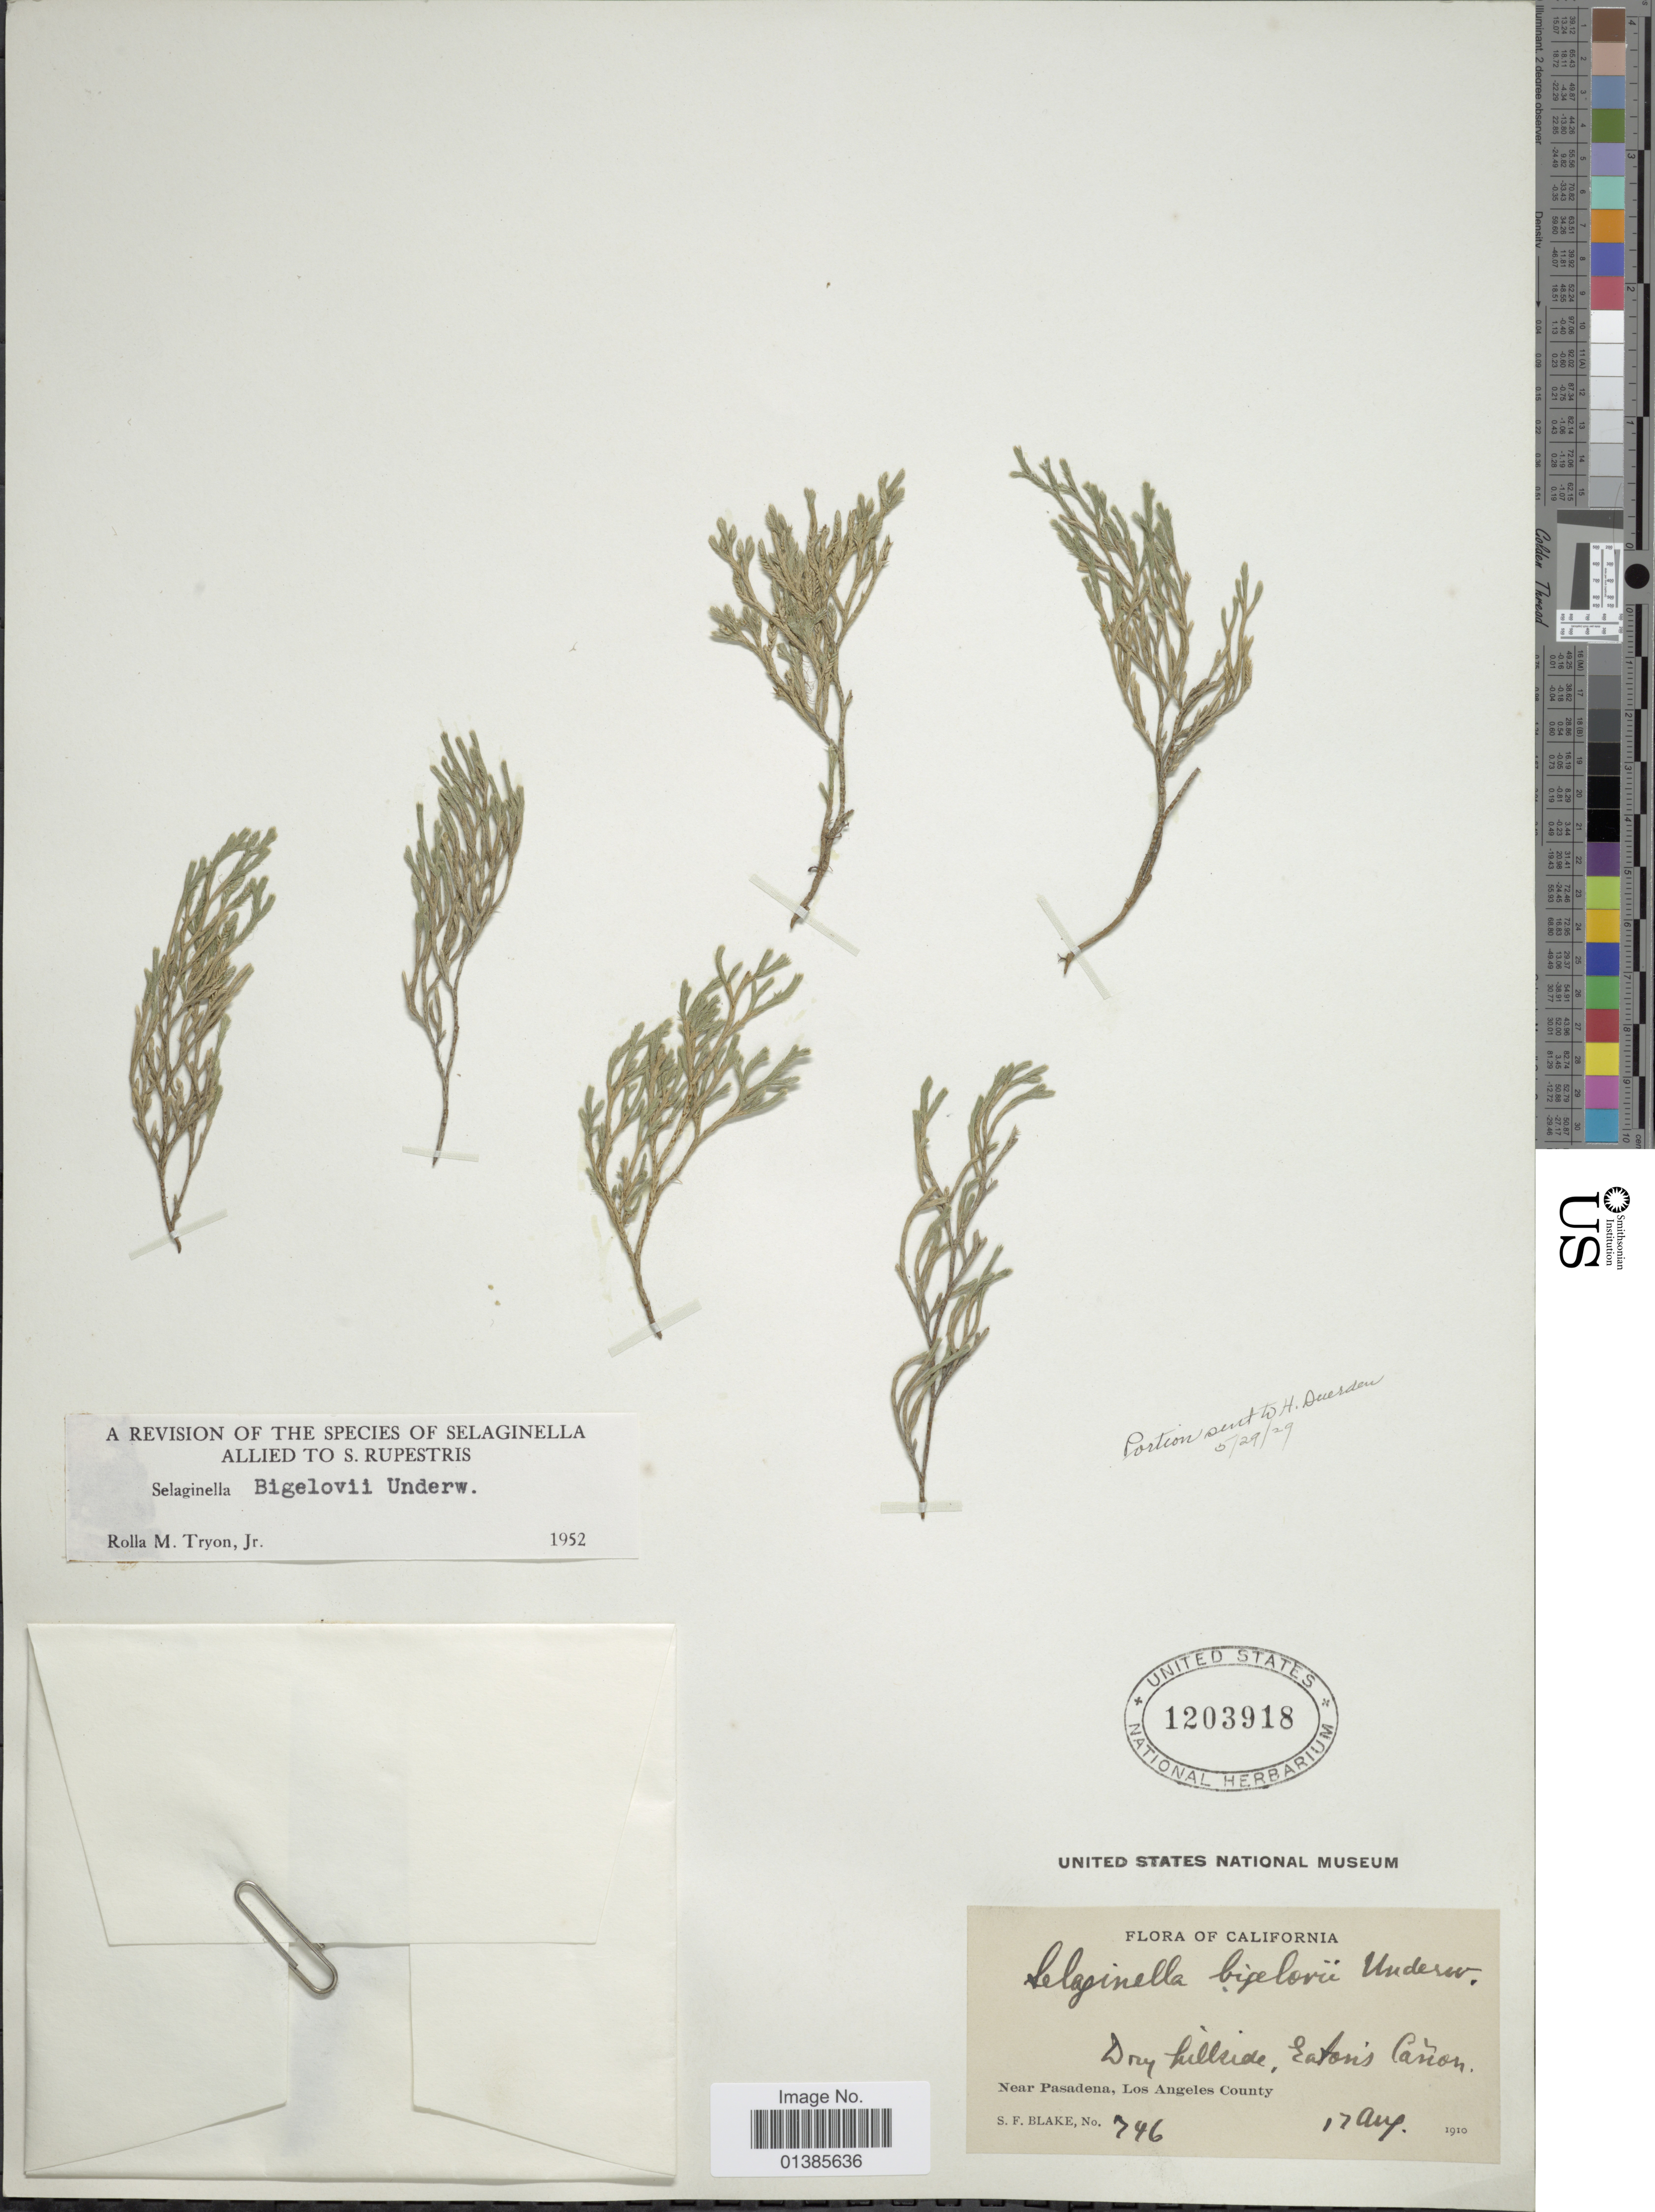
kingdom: Plantae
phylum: Tracheophyta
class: Lycopodiopsida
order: Selaginellales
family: Selaginellaceae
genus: Selaginella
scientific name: Selaginella bigelovii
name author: Underw.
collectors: S. Blake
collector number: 746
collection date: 1910-08-17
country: United States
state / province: California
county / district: Los Angeles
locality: Dry hillside, Eatoris Cañon. Near Pasadena, Los Angeles County.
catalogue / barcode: US 1203918